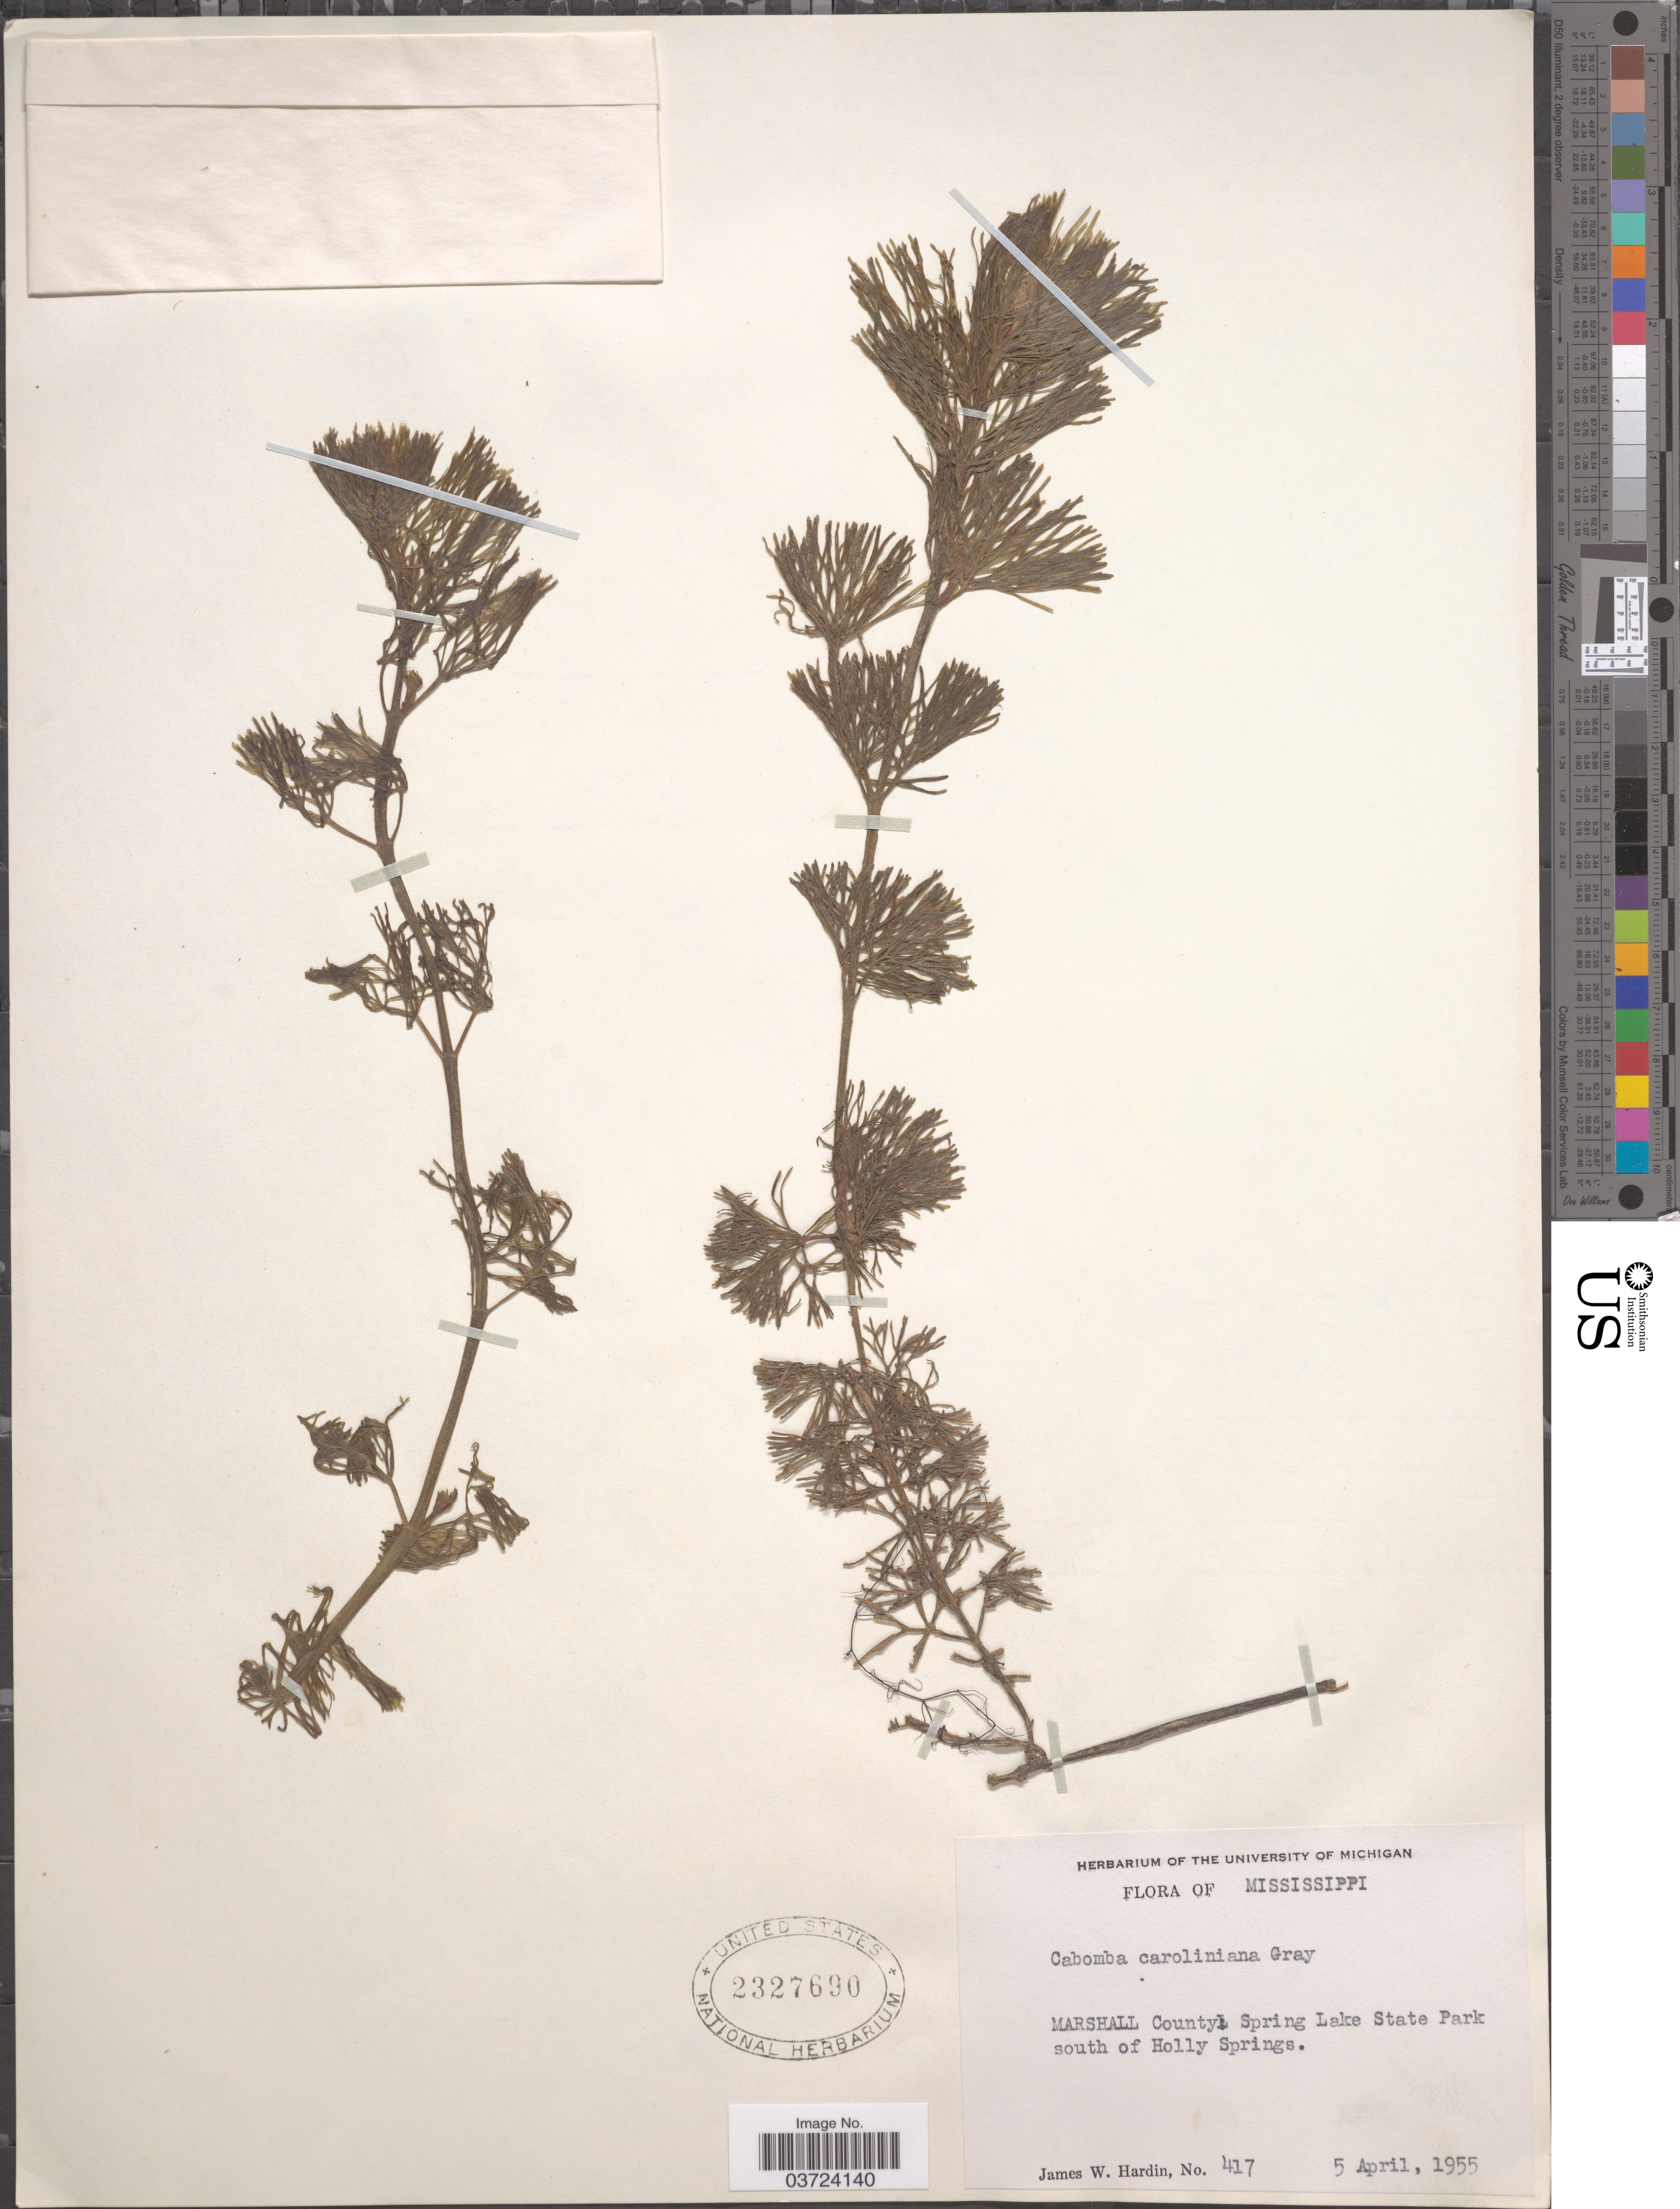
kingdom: Plantae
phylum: Tracheophyta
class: Magnoliopsida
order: Nymphaeales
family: Cabombaceae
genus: Cabomba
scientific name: Cabomba caroliniana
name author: A. Gray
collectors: J. W. Hardin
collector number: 417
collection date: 1955-04-05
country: United States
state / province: Mississippi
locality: Marshall County Spring Lake State Park south of Holly Springs.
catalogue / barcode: US 2327690